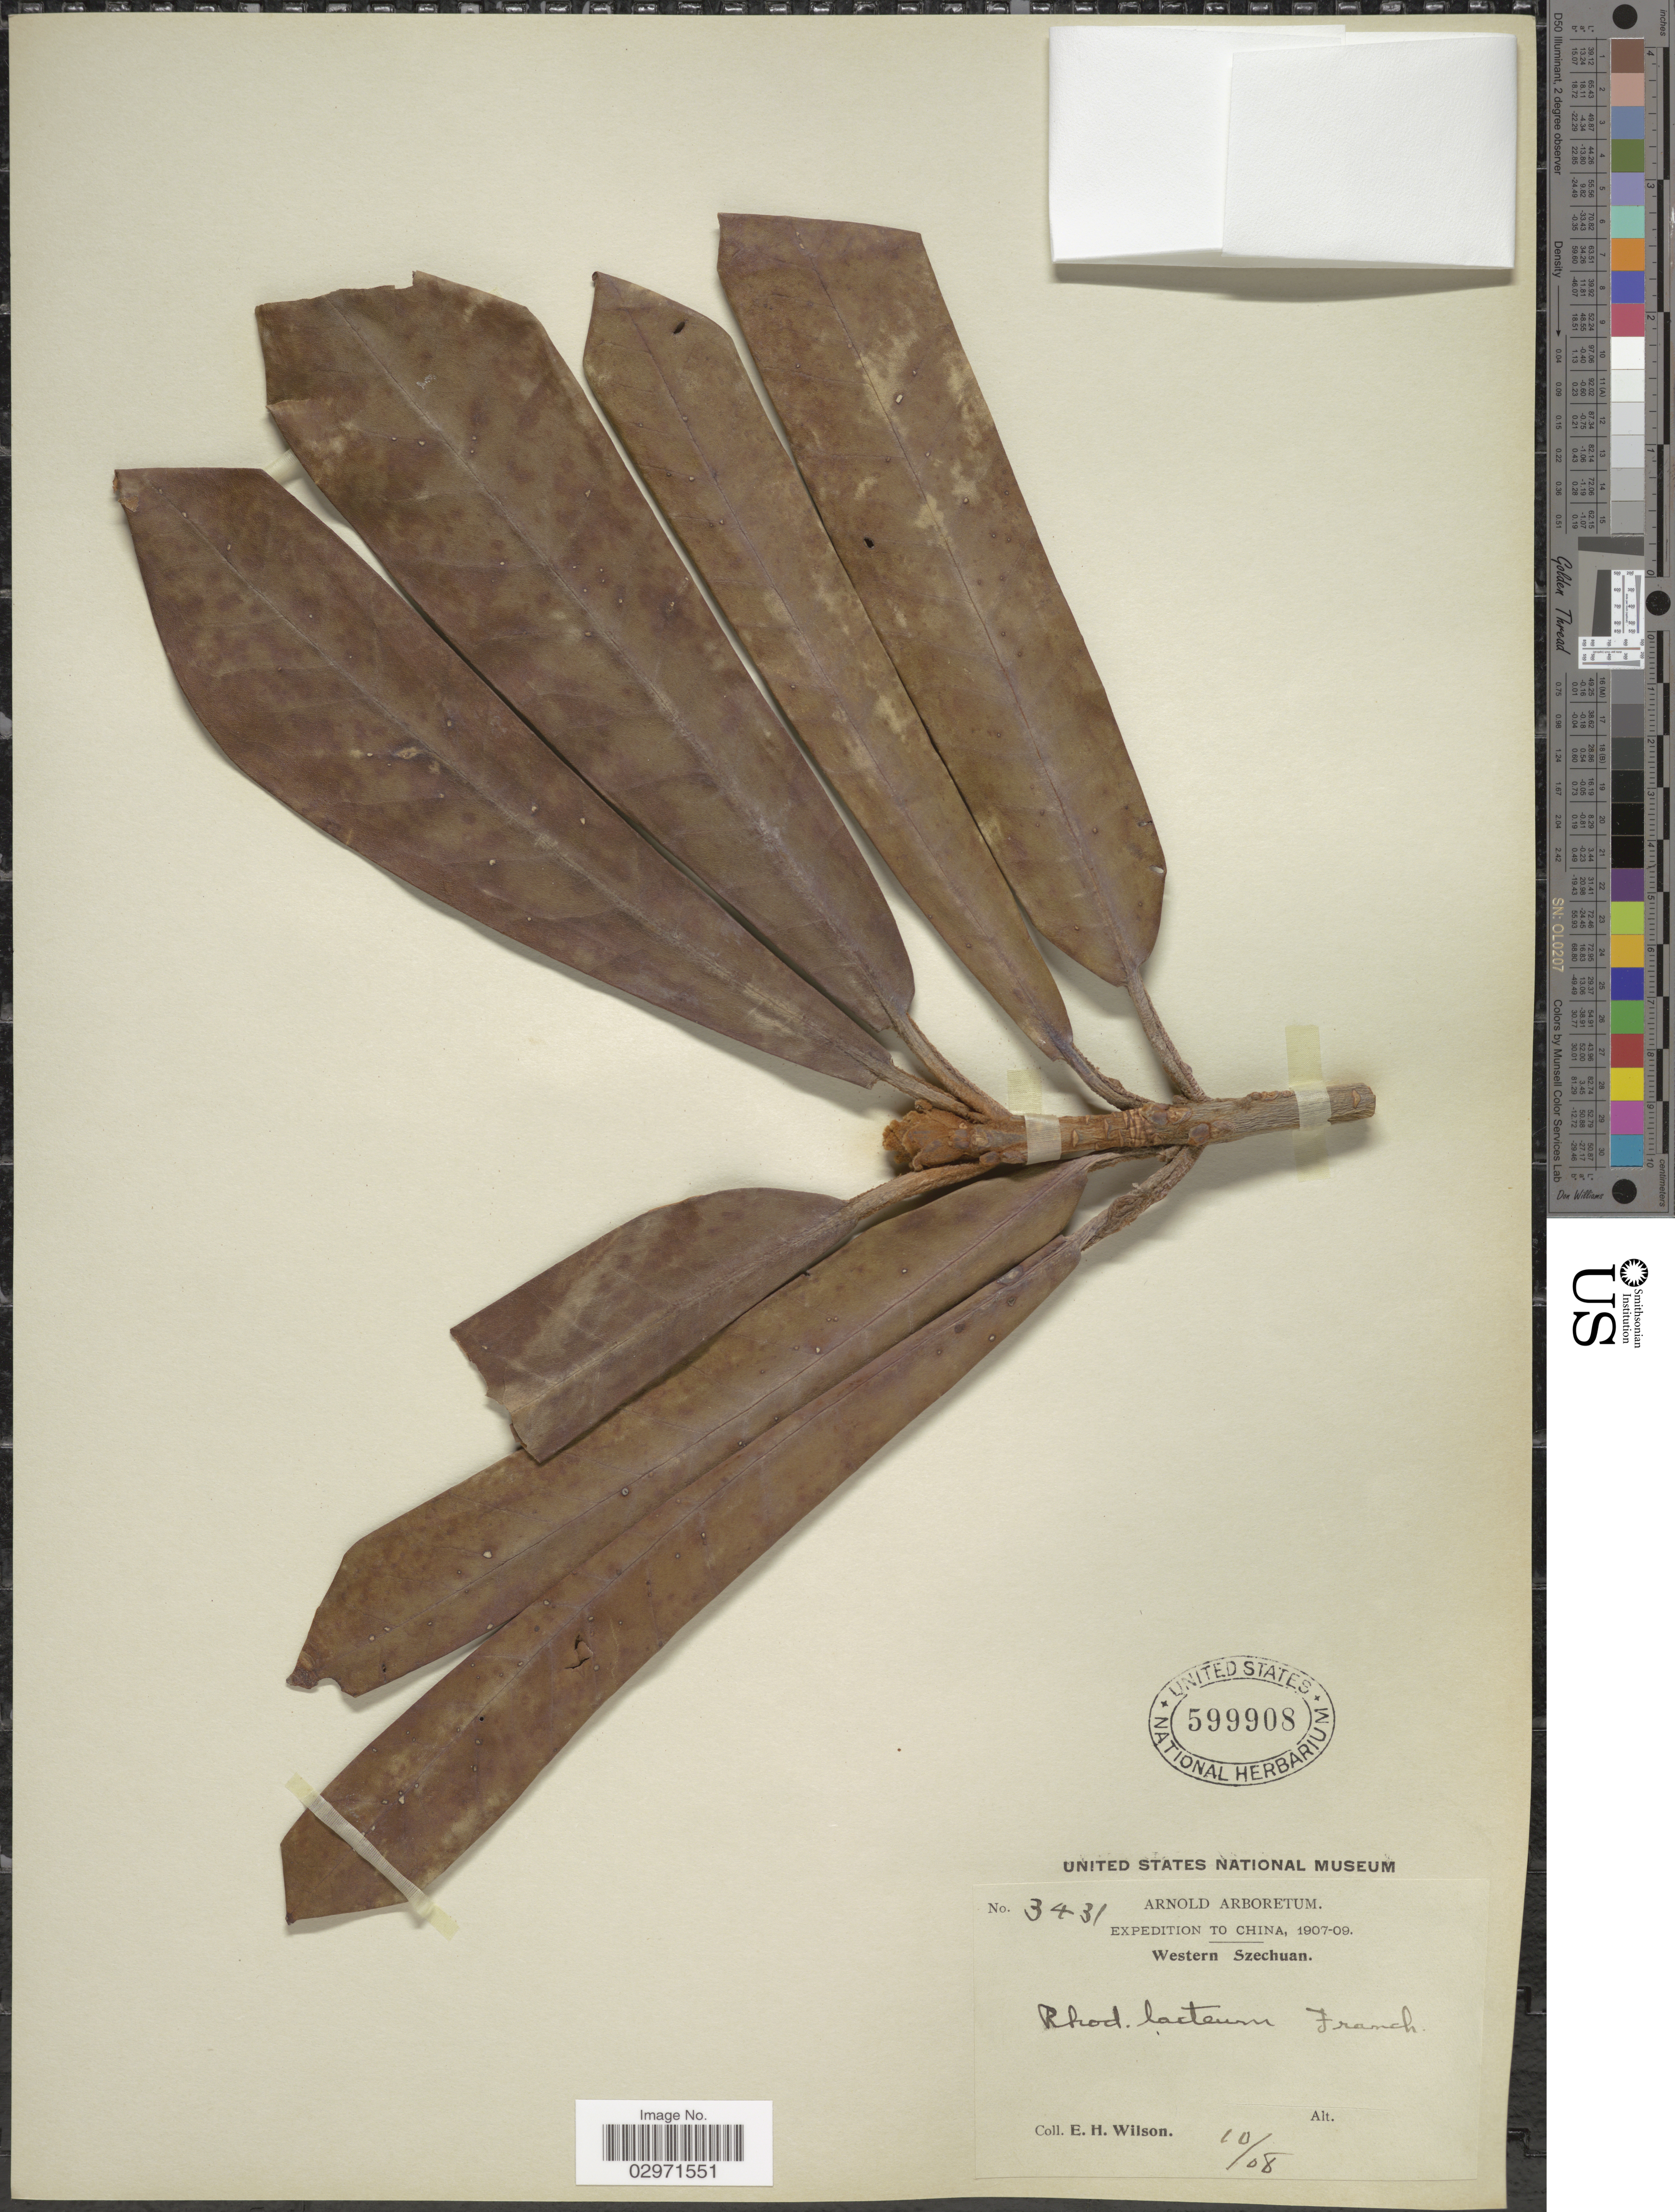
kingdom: Plantae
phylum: Tracheophyta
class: Magnoliopsida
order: Ericales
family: Ericaceae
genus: Rhododendron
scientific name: Rhododendron lacteum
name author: Franch.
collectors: E. Wilson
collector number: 3431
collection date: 1908-10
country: China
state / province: Sichuan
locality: Western Szechuan.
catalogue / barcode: US 599908